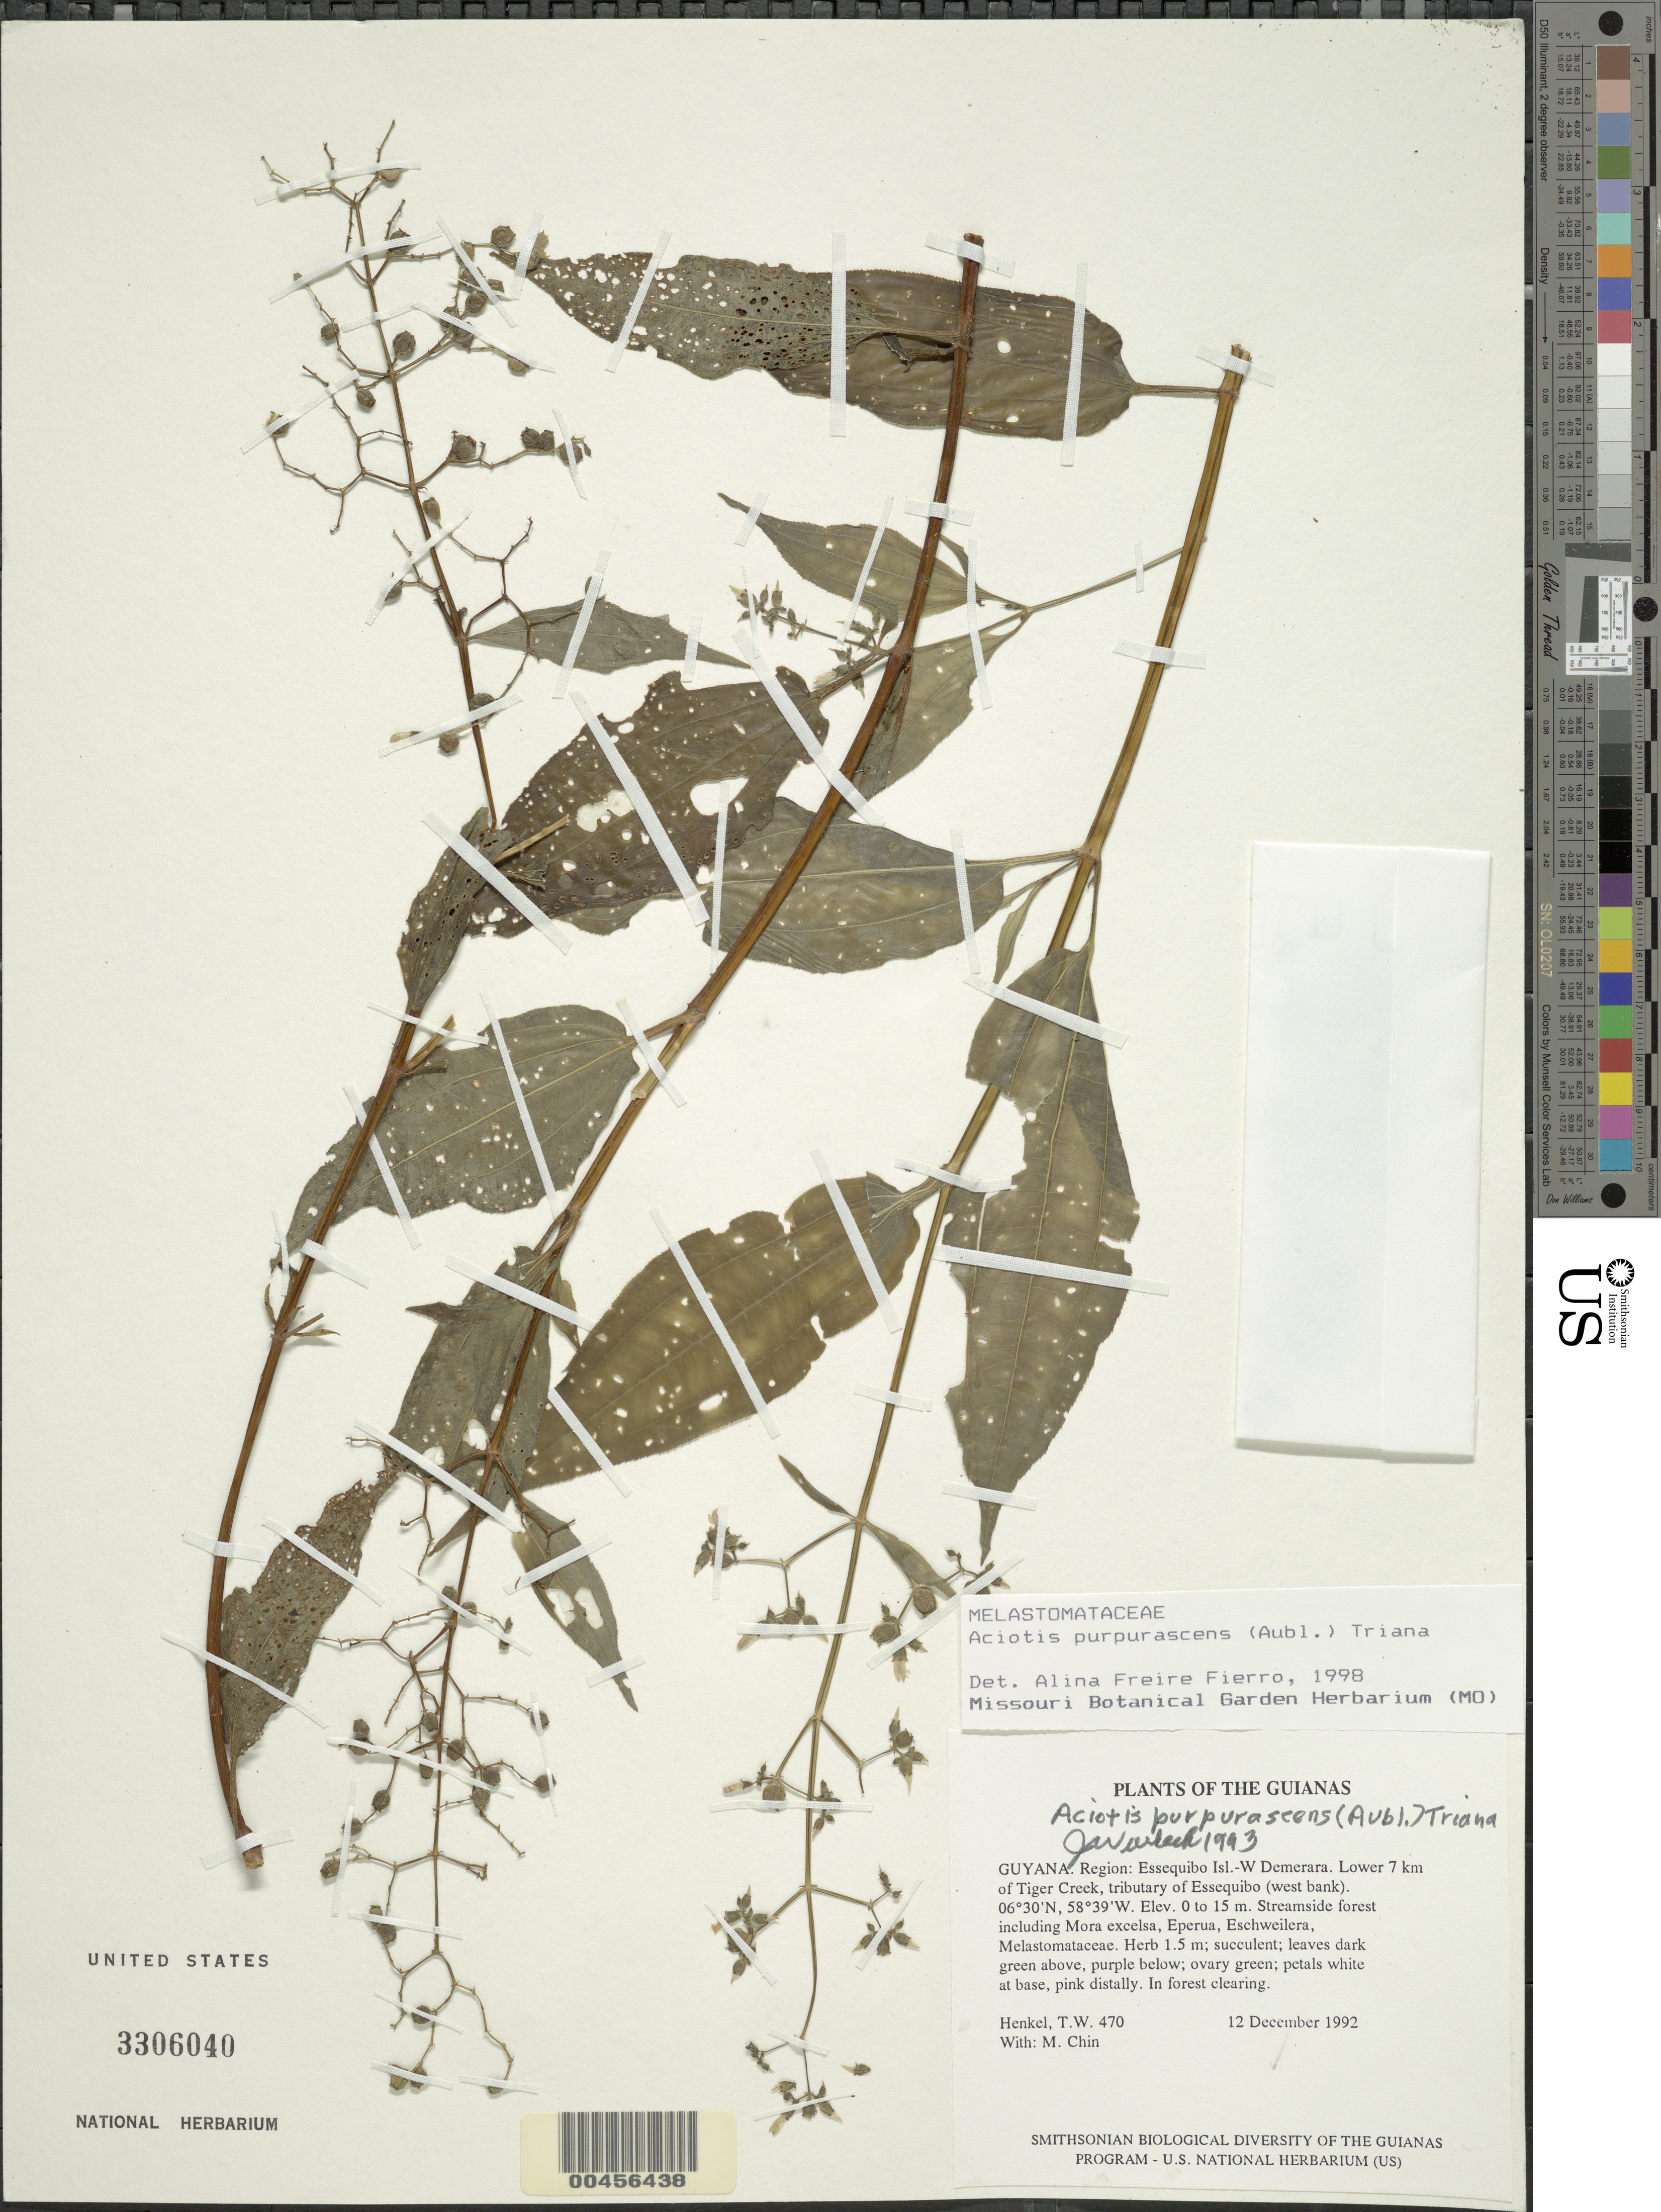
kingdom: Plantae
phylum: Tracheophyta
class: Magnoliopsida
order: Myrtales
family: Melastomataceae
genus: Aciotis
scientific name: Aciotis purpurascens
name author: (Aubl.) Triana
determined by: Wurdack, John J., (US), US (UNITED STATES)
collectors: T. Henkel & M. Chin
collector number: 470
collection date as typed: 12 December 1992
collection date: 1992-12-12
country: Guyana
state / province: Essequibo Isl-W. Demerara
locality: Lower 7 km of Tiger Creek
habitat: Streamside forest including Mora excelsa, Eperua, Eschweilera, Melastomataceae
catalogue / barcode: US 3306040